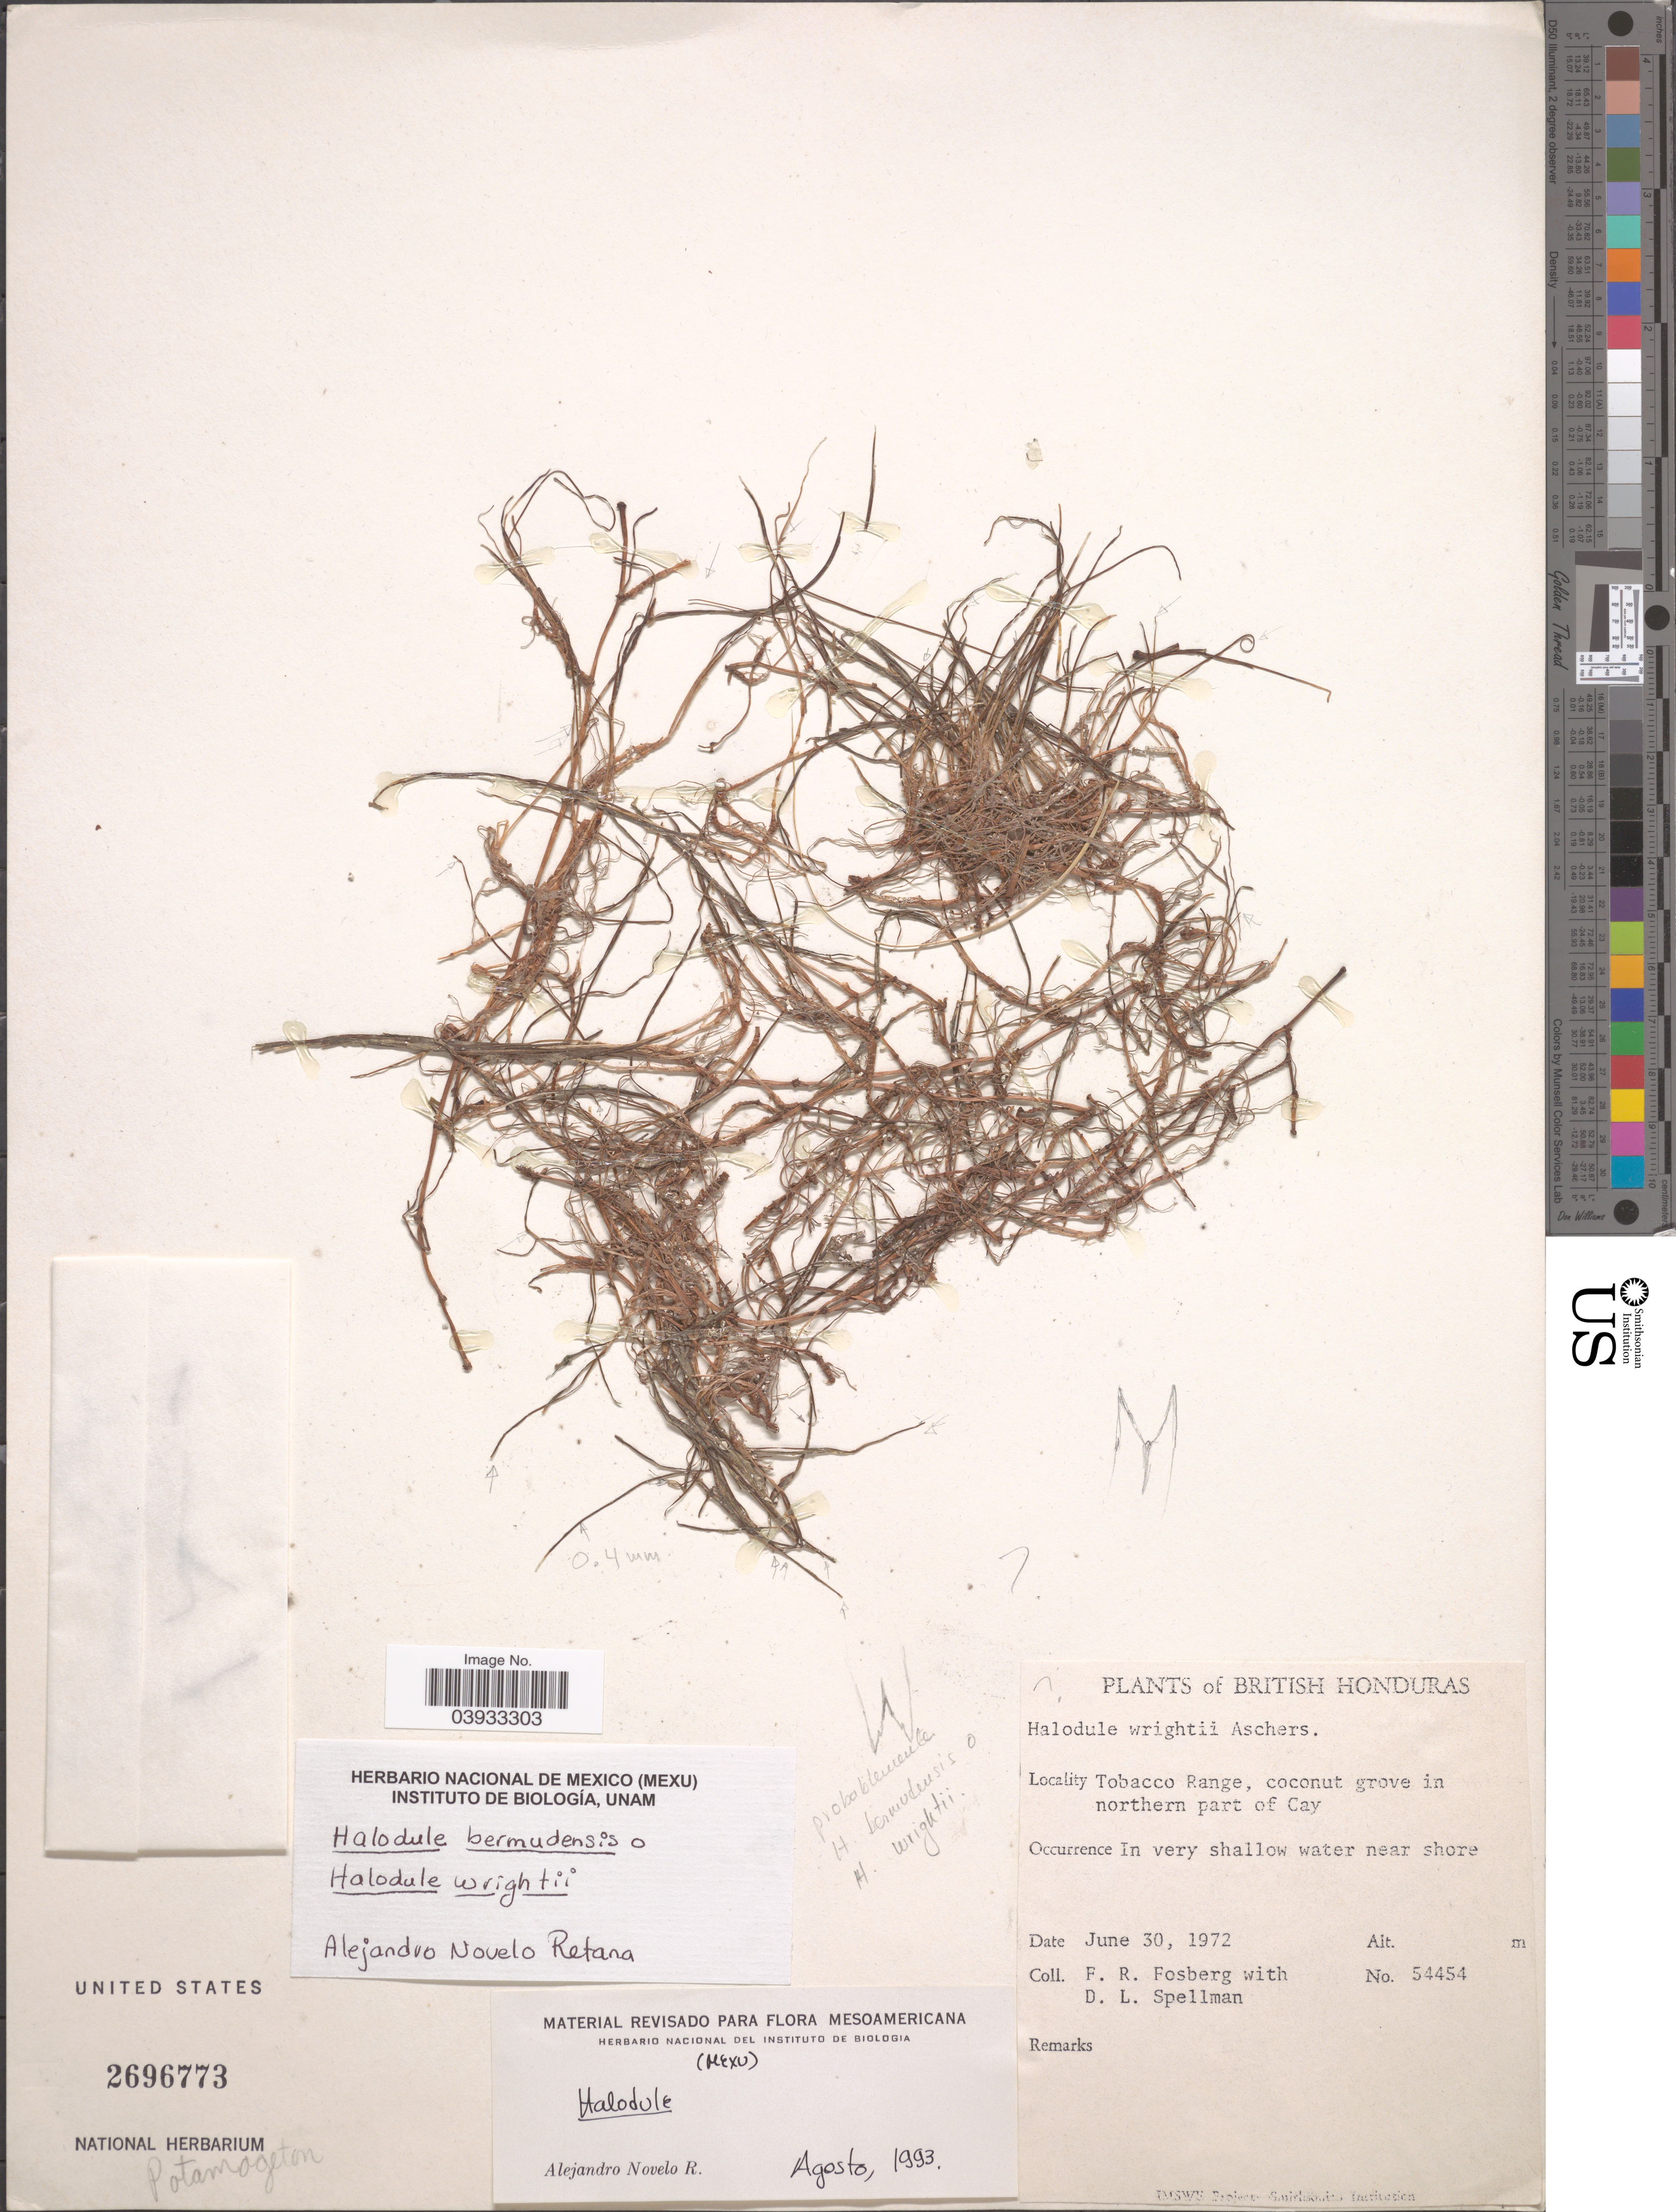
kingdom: Plantae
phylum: Tracheophyta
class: Liliopsida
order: Alismatales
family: Cymodoceaceae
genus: Halodule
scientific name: Halodule sp.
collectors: F. R. Fosberg & D. L. Spellman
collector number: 54454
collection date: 1972-06-30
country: Belize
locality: British Honduras. Tobacco Range, coconut grove in northern part of Cay.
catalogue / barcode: US 2696773